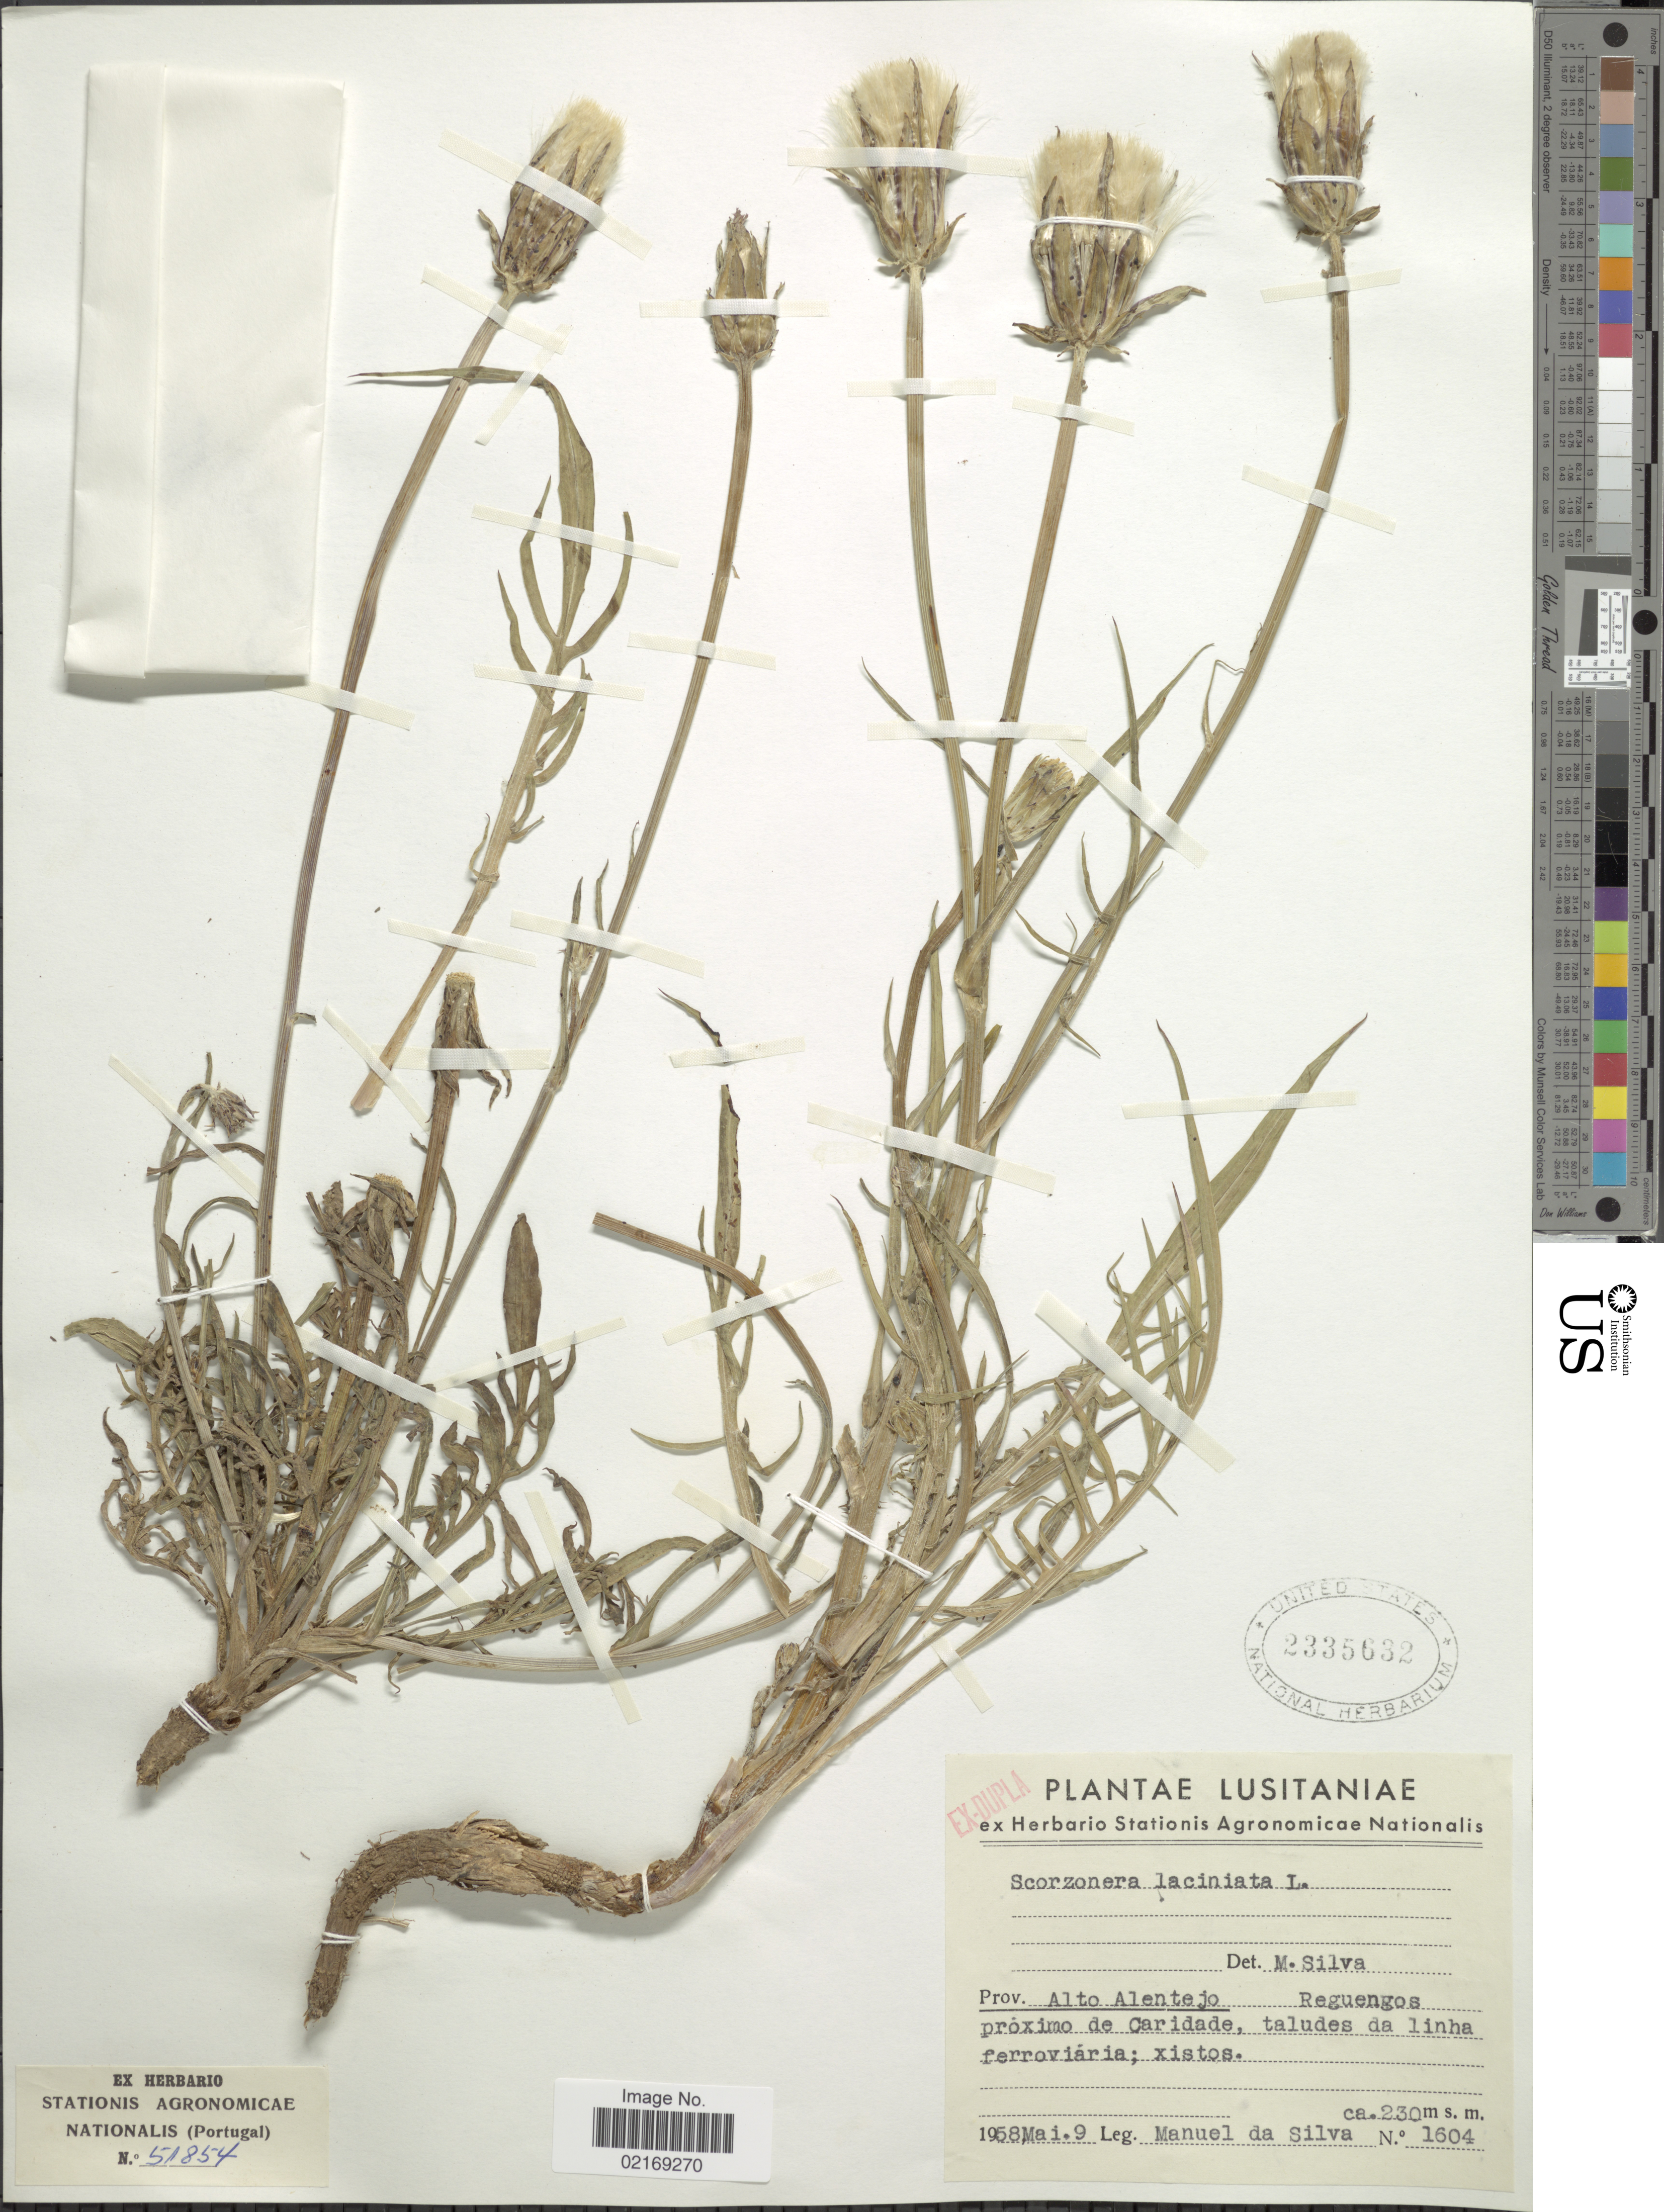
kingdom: Plantae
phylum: Tracheophyta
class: Magnoliopsida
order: Asterales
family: Asteraceae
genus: Podospermum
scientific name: Podospermum laciniatum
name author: (L.) DC.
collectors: M. Da Silva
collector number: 1604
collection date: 1958-05-09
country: Portugal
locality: Lusitaniae, Prov. Alto Alentejo, Reguengos proximo de Caridad, taluded da linha ferroviaria; xistos.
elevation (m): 230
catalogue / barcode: US 2335632